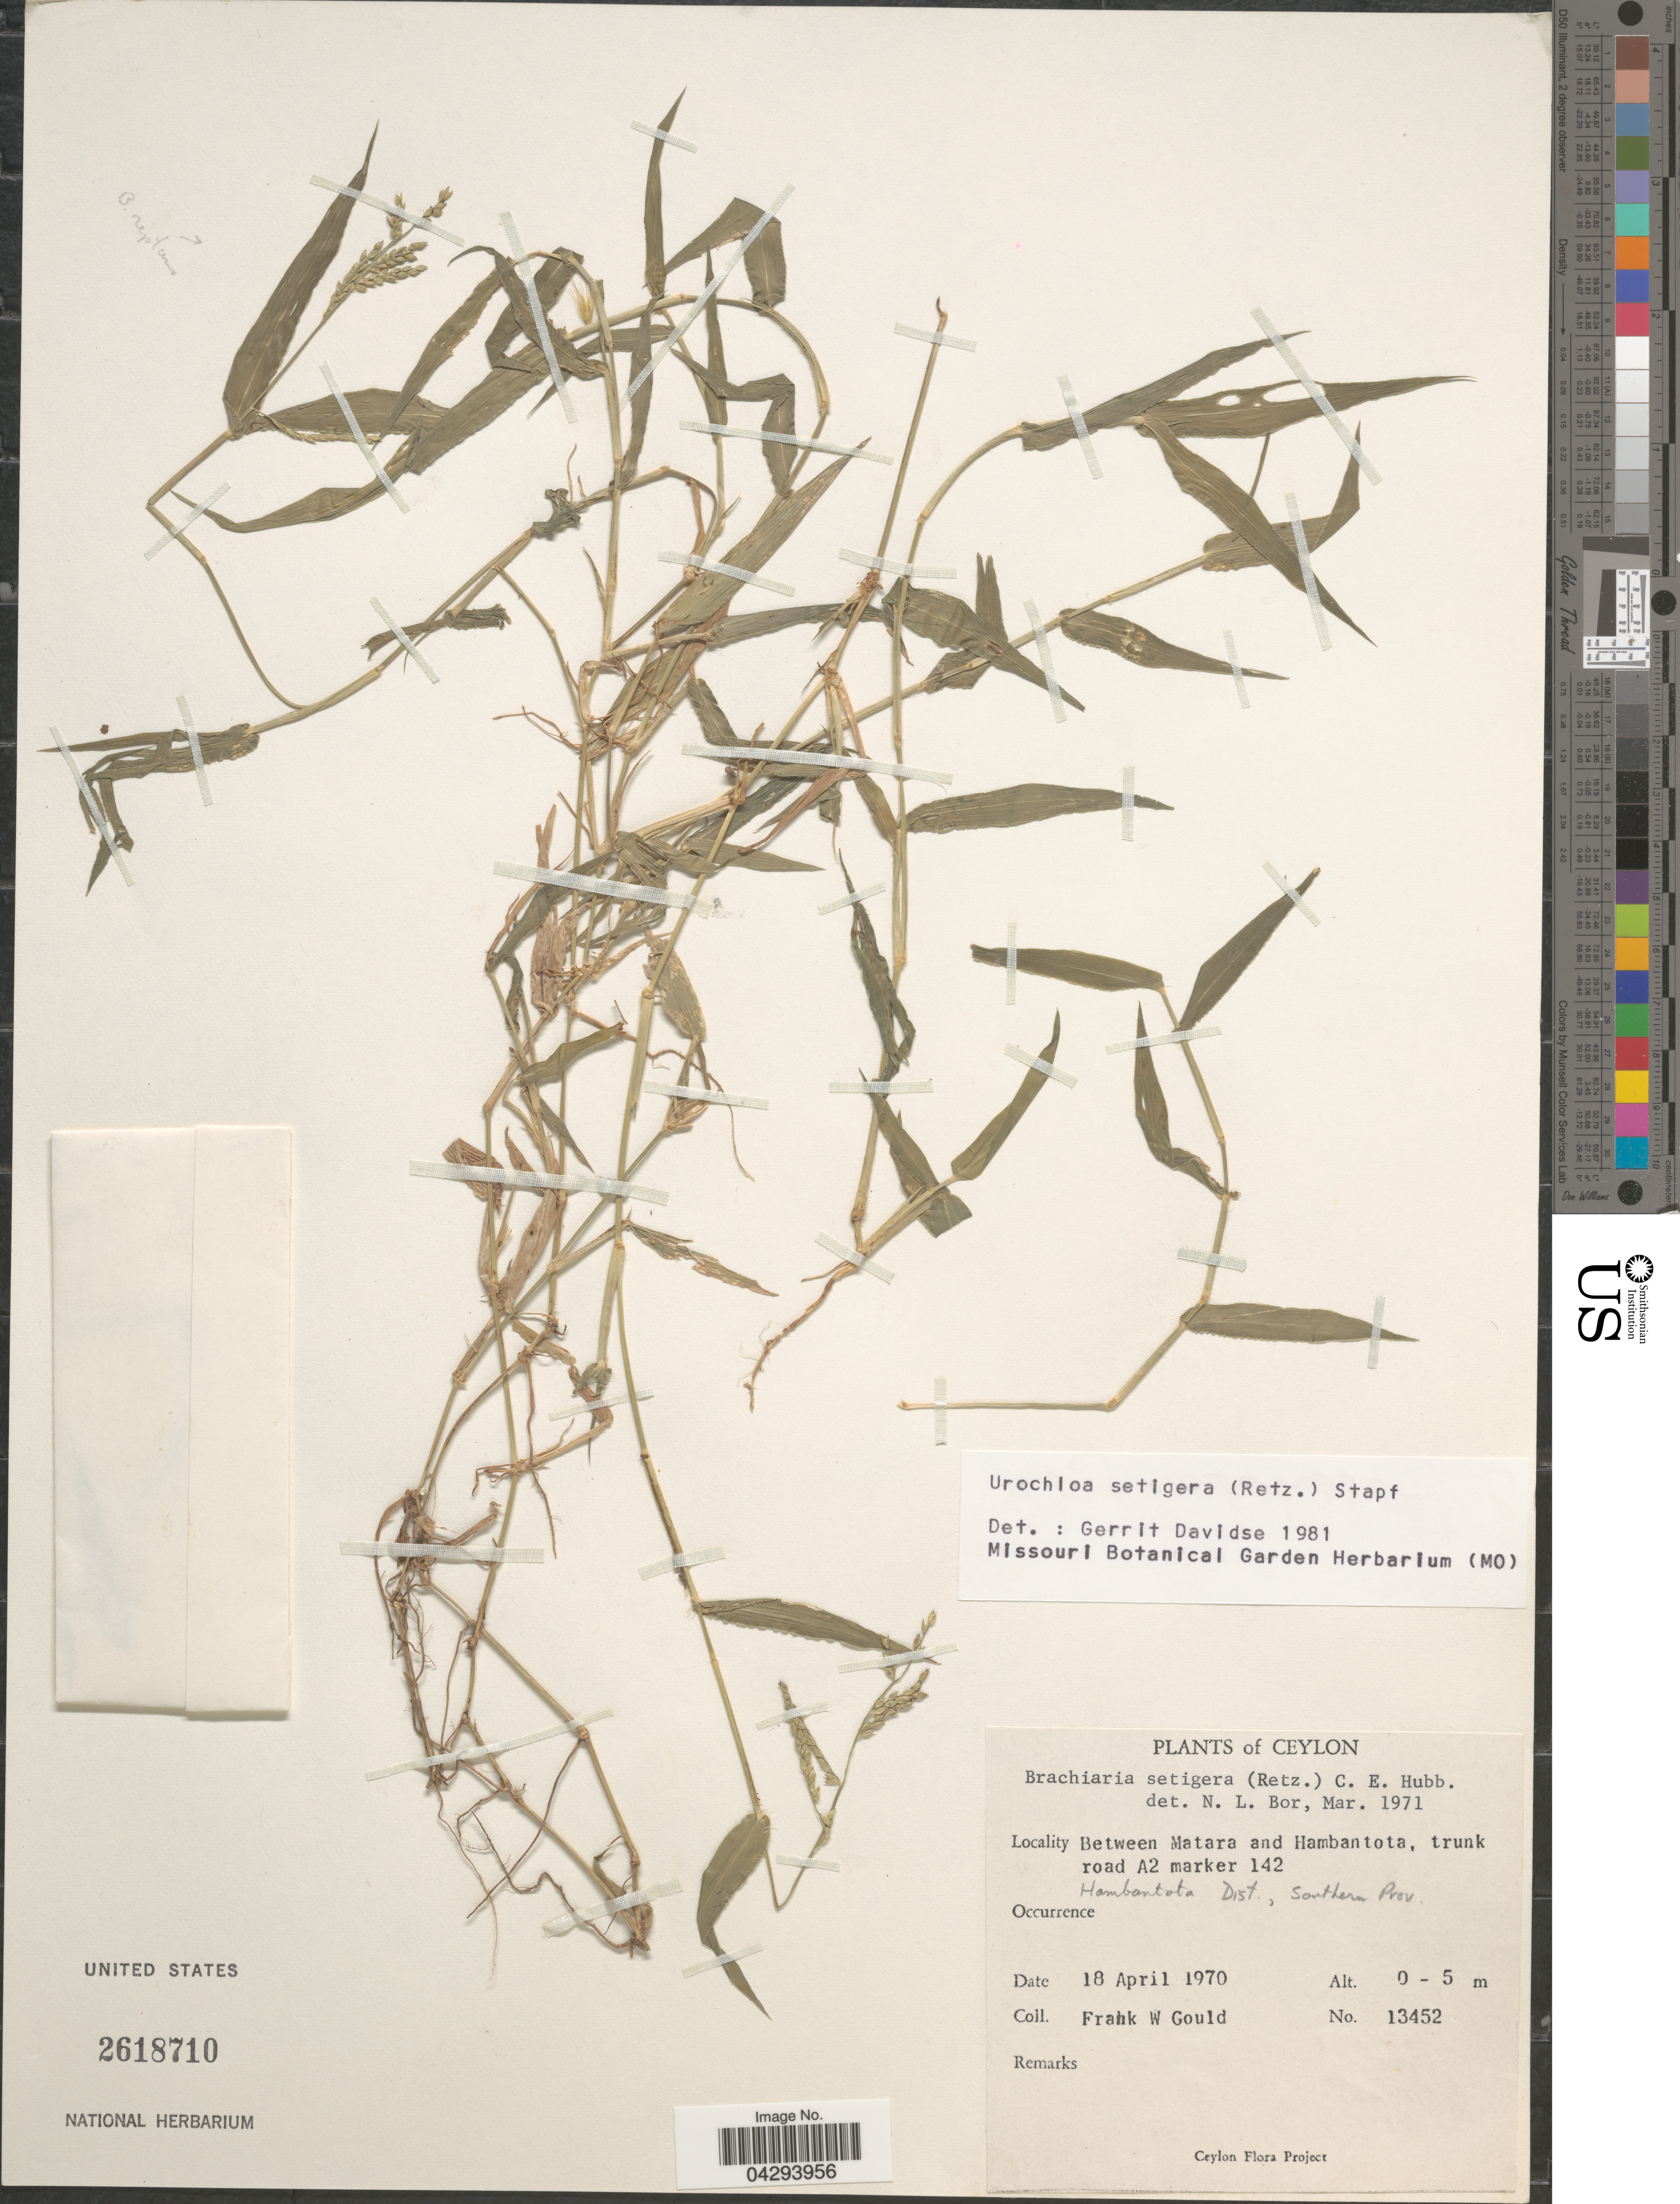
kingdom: Plantae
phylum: Tracheophyta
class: Liliopsida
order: Poales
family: Poaceae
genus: Urochloa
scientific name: Urochloa setigera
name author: (Retz.) Stapf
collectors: F. W. Gould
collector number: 13452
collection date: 1970-04-18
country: Sri Lanka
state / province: Southern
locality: Ceylon. Between Matara and Hambantota, trunk road A2 marker 142. Hambantota Dist.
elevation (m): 0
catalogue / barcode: US 2618710